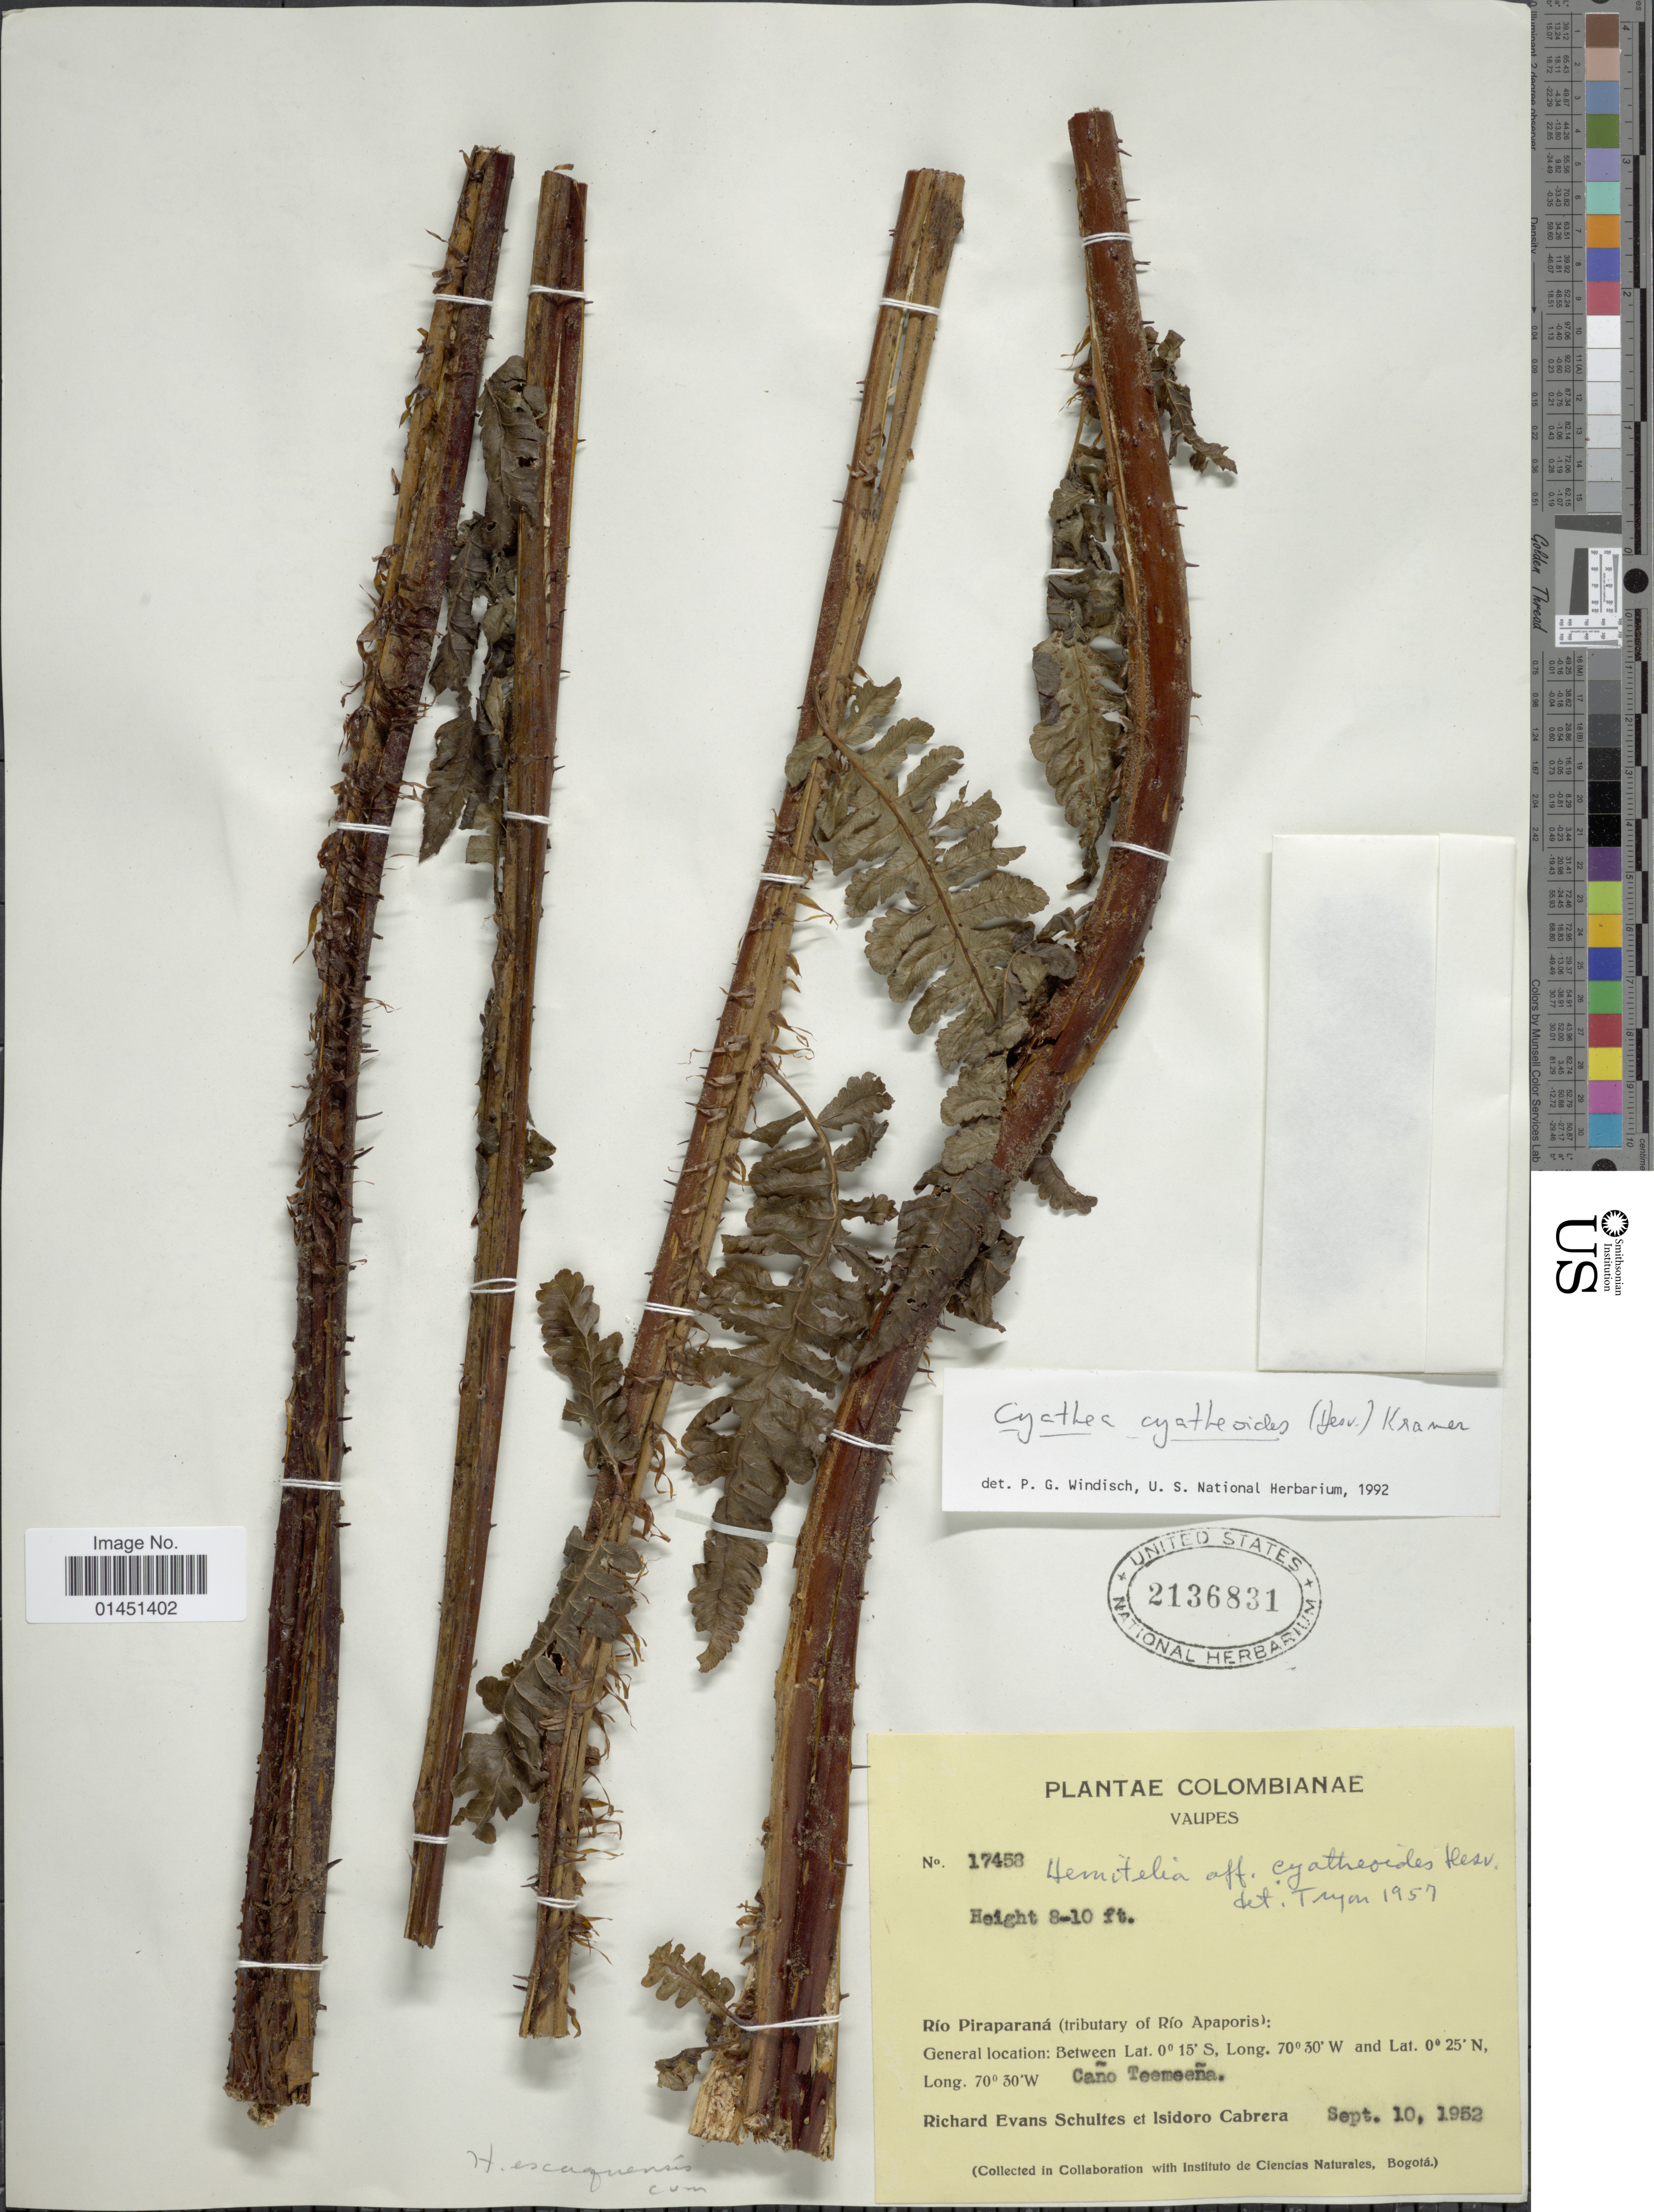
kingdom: Plantae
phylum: Tracheophyta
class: Polypodiopsida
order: Cyatheales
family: Cyatheaceae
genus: Cyathea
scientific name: Cyathea cyatheoides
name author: (Desv.) K.U. Kramer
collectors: R. E. Schultes & I. Cabrera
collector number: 17458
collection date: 1952-09-10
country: Colombia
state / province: Vaupés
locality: Rio Piraparana (tributary of Rio Apaporis) Cano Teemeena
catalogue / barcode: US 2136831